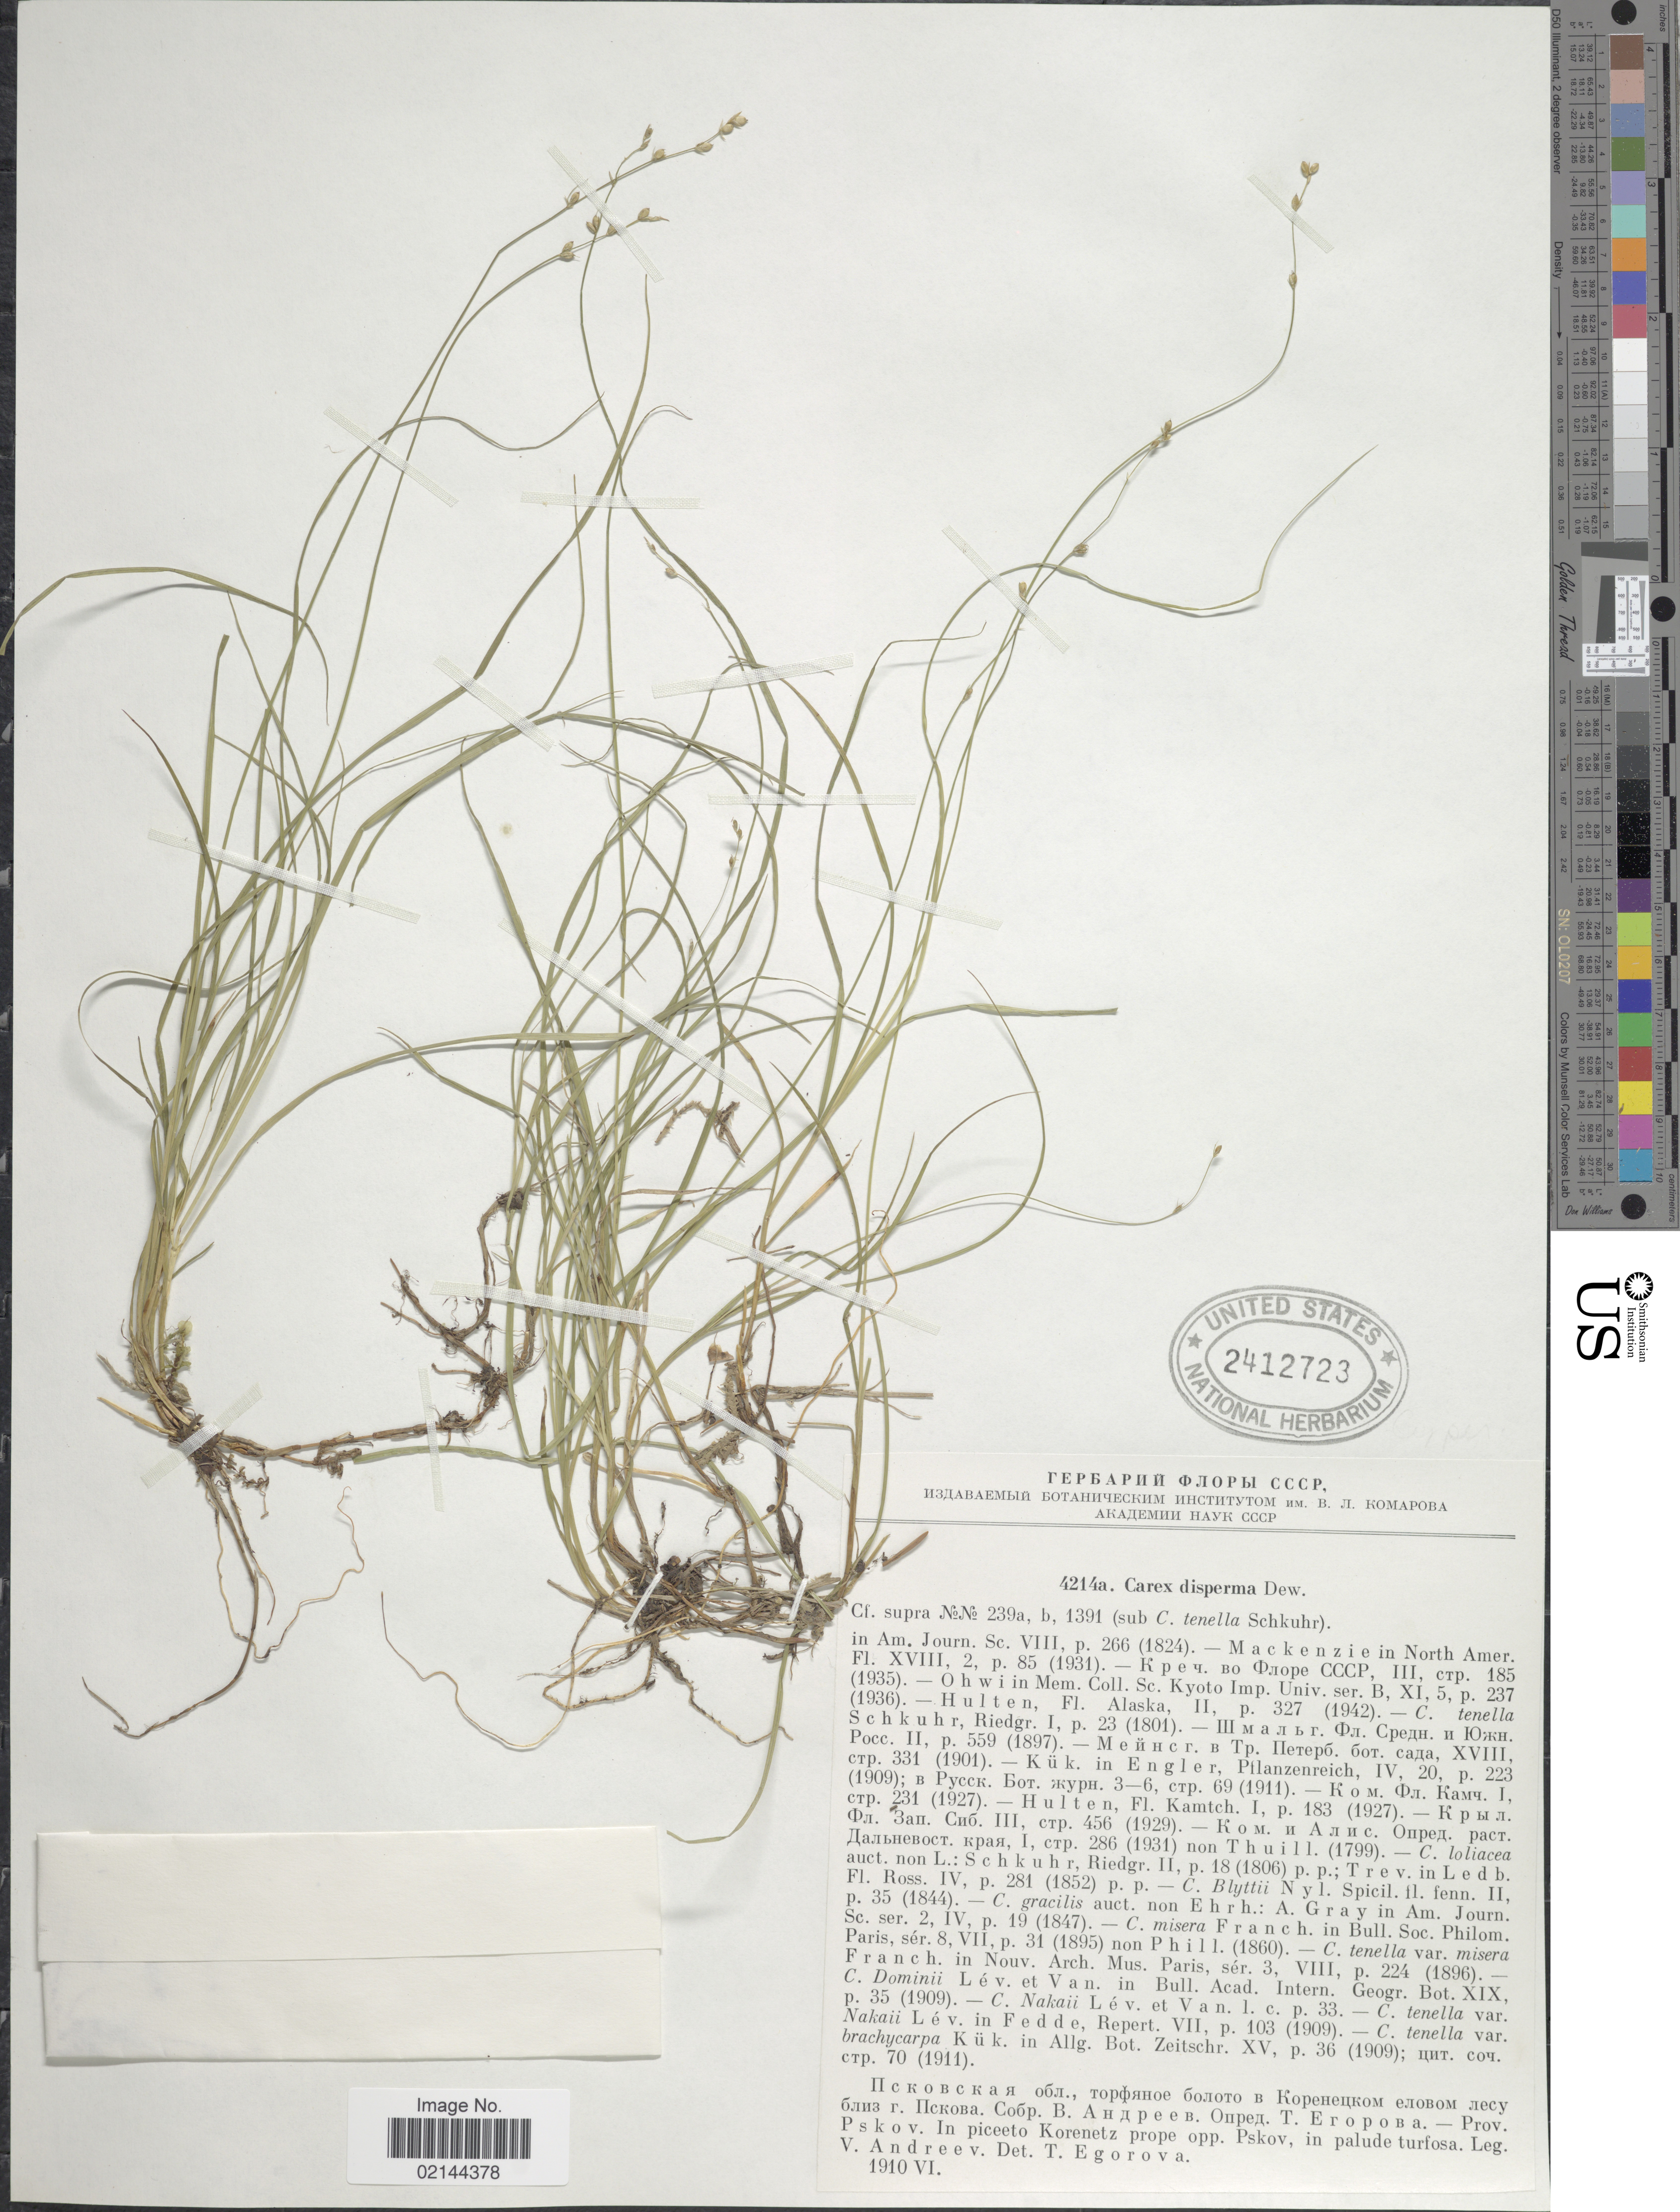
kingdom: Plantae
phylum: Tracheophyta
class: Liliopsida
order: Poales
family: Cyperaceae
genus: Carex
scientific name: Carex disperma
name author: Dewey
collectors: V. Andreev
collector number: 4214a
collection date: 1910-06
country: Russian Federation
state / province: Pskov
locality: In piceeto Korenetz prope opp. Pskov, in palude turfosa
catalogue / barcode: US 2412723